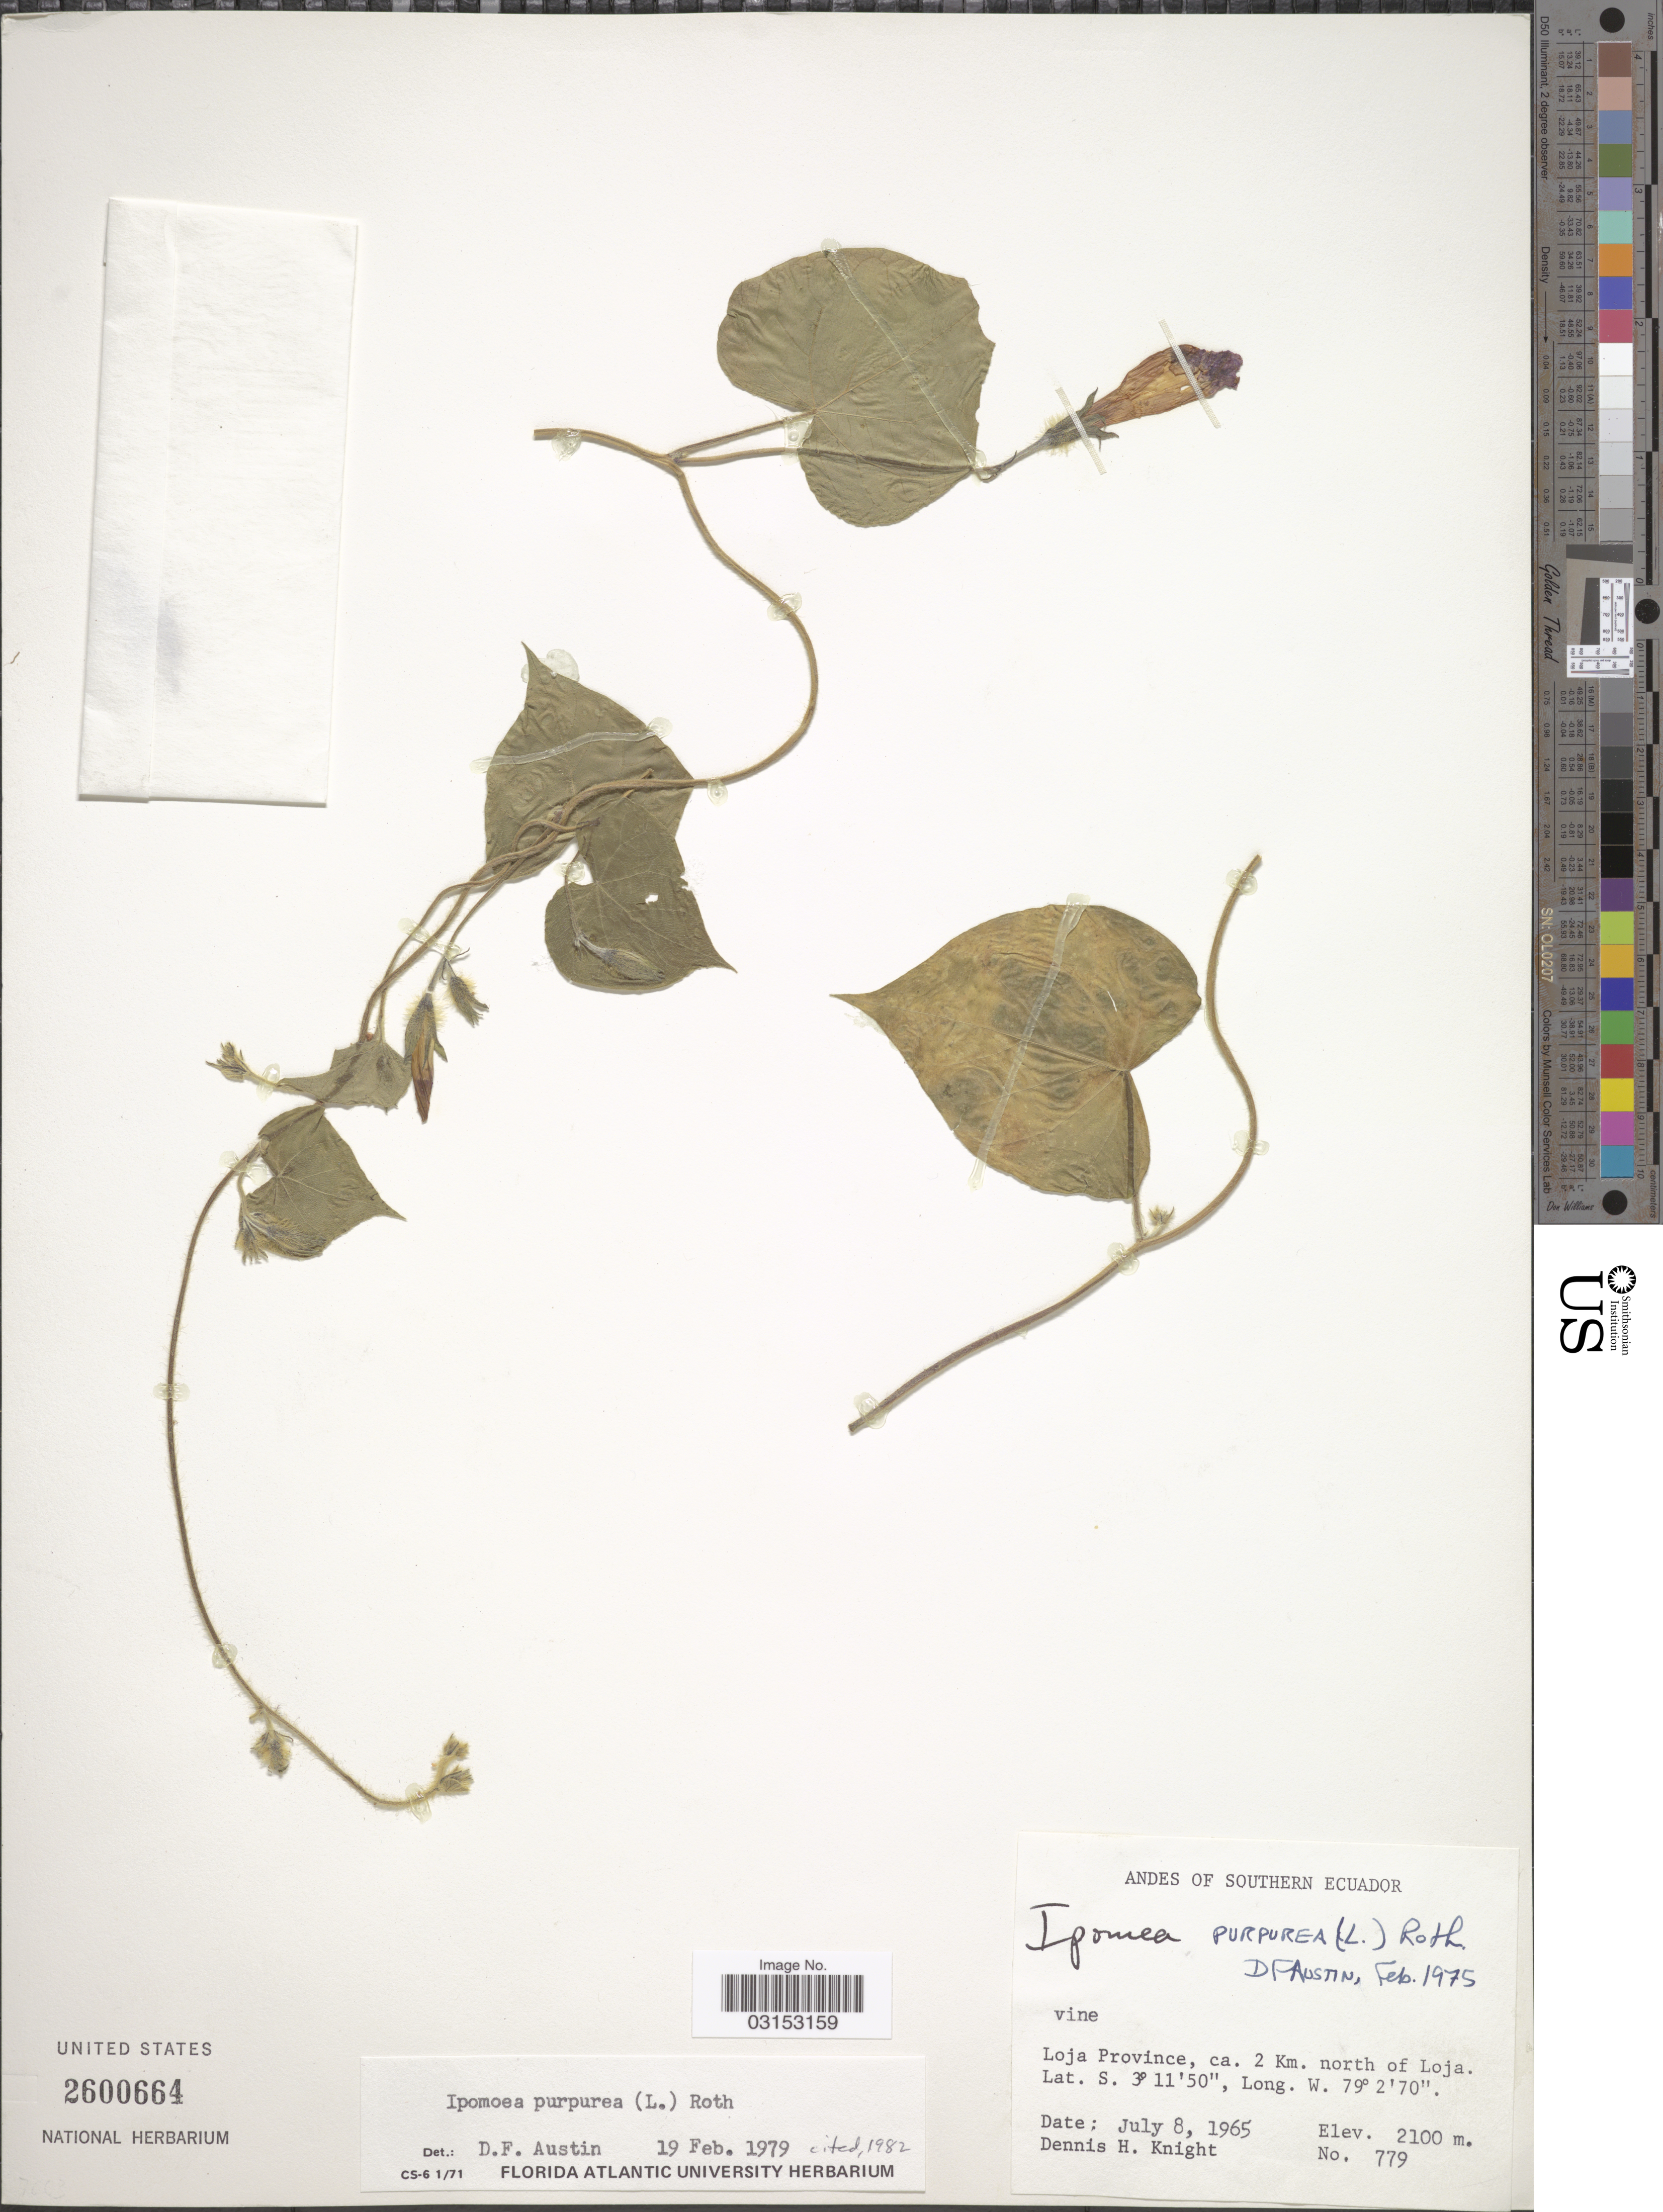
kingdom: Plantae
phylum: Tracheophyta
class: Magnoliopsida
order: Solanales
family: Convolvulaceae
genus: Ipomoea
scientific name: Ipomoea purpurea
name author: (L.) Roth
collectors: D. Knight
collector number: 779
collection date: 1965-07-08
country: Ecuador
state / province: Loja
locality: Andes of Southern Ecuador. Loja Province, ca. 2 Km. north of Loha.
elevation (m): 2100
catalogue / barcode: US 2600664